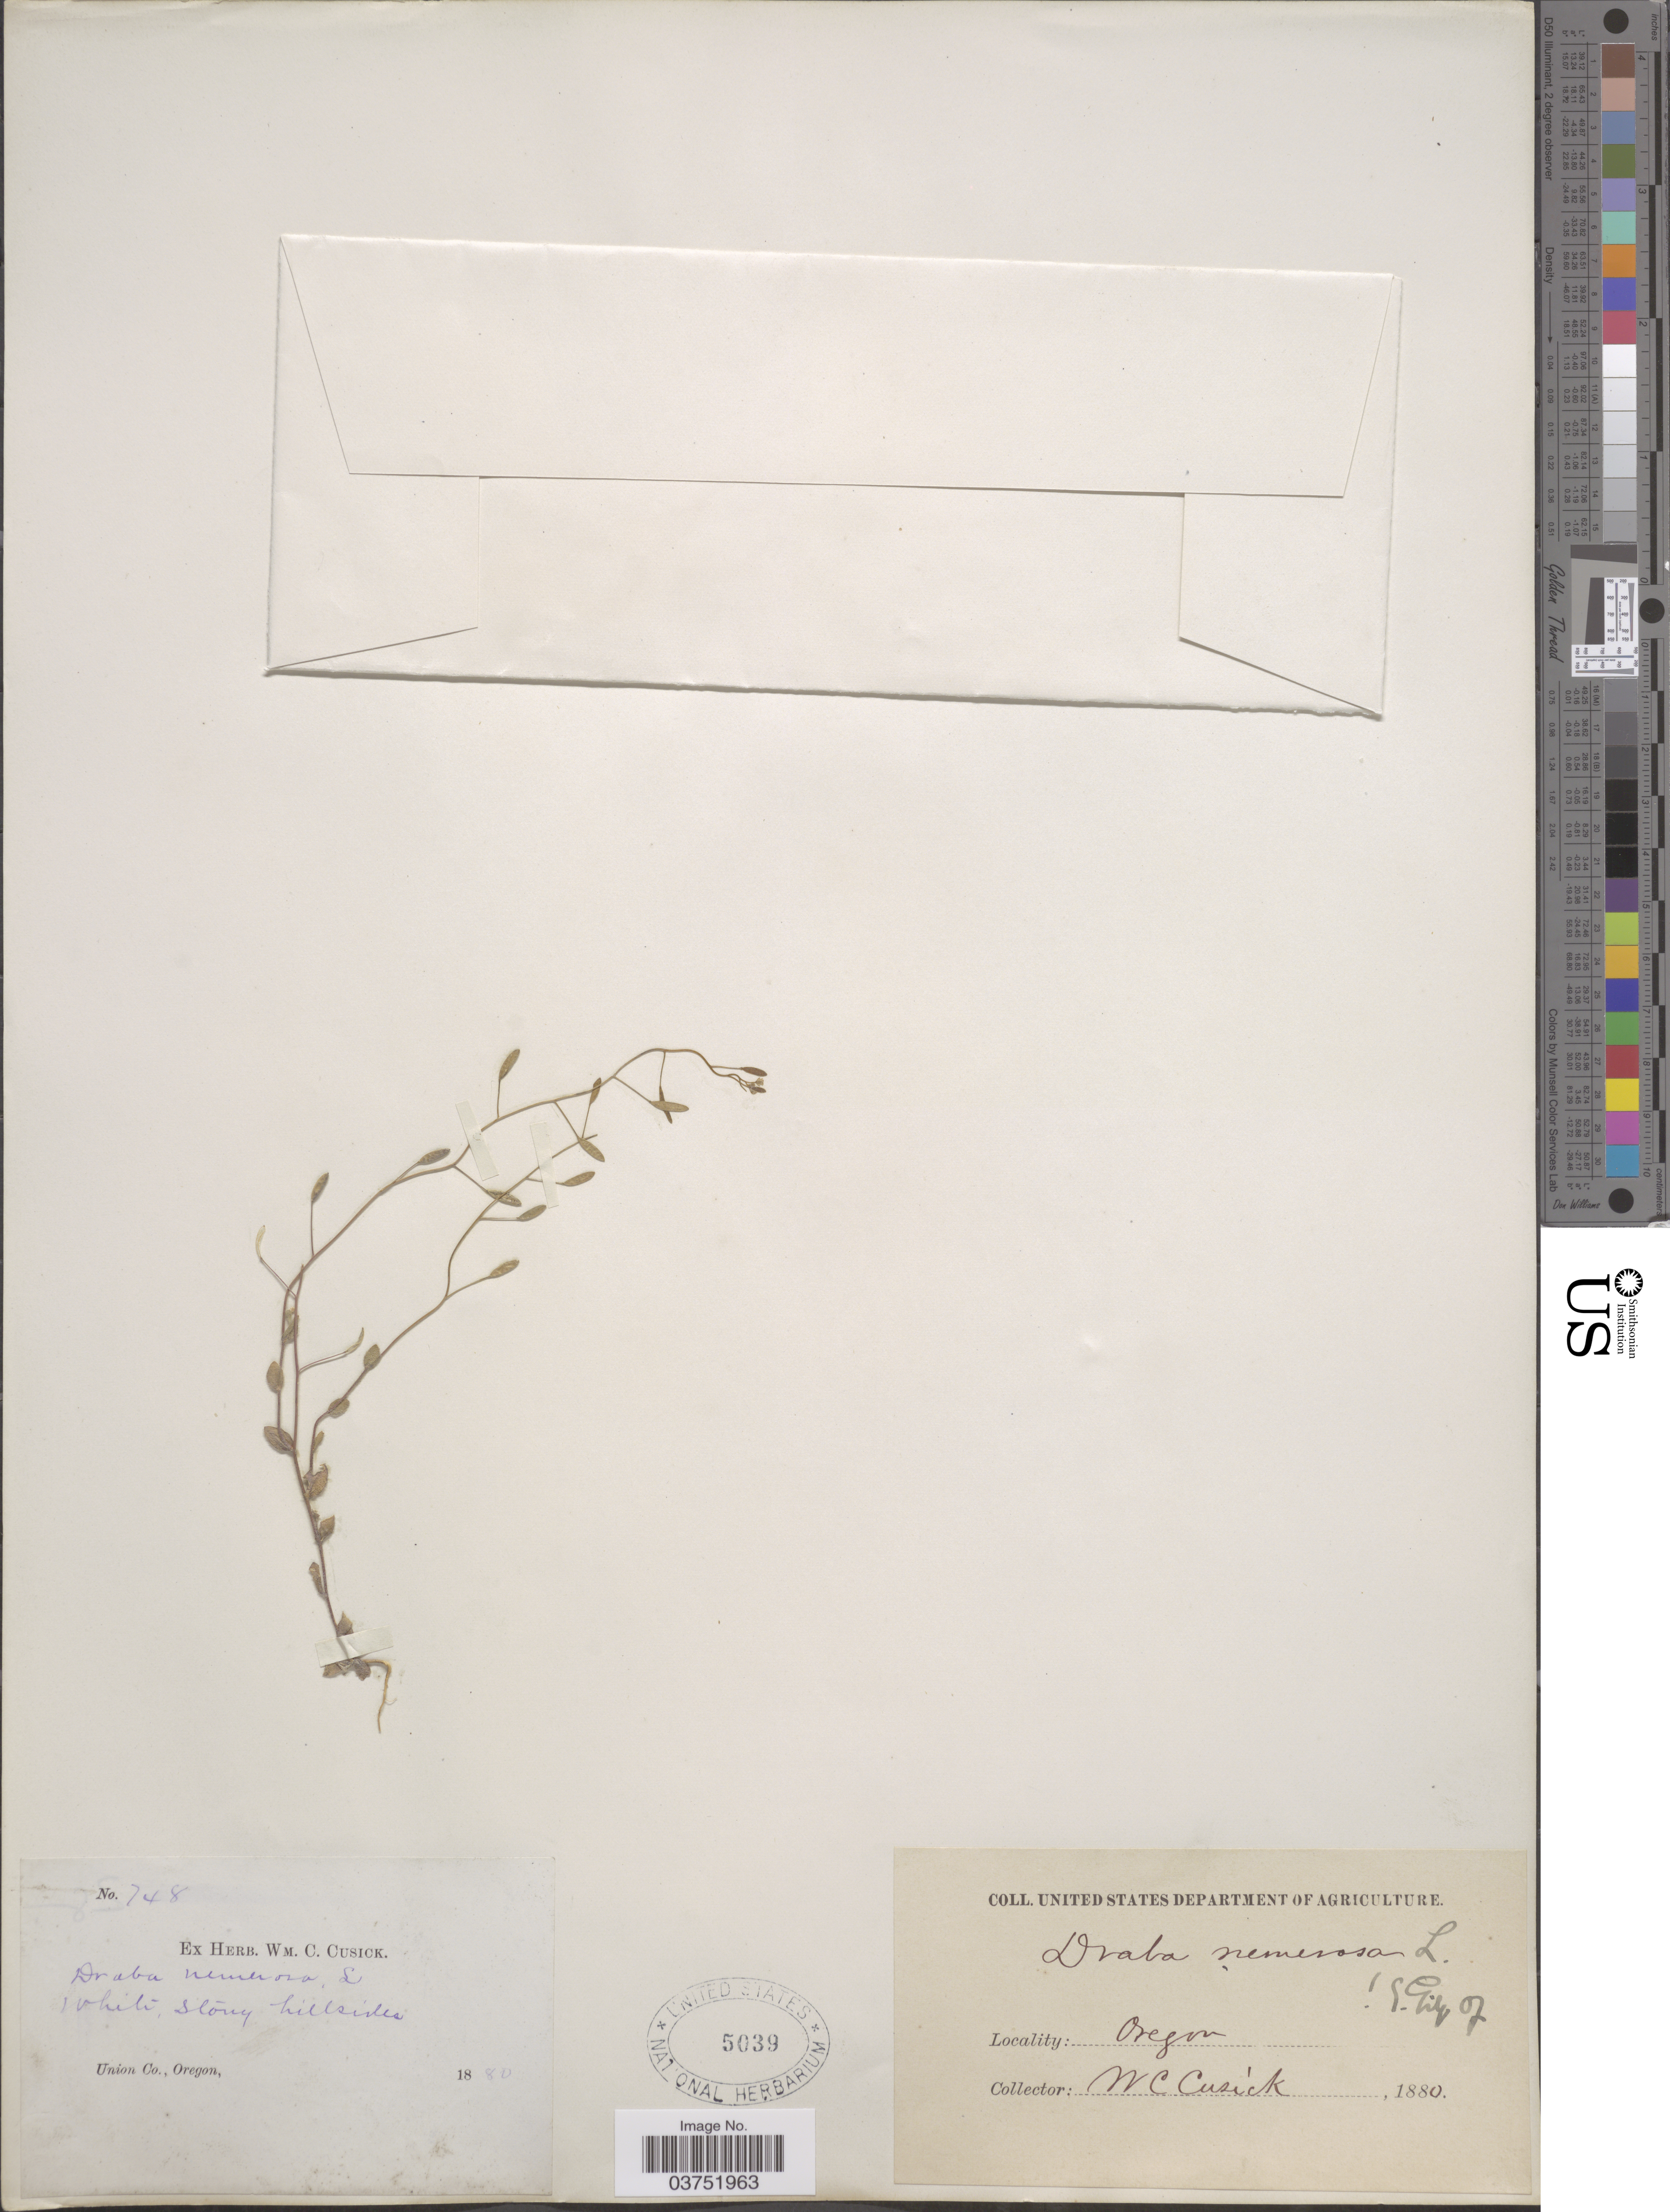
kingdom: Plantae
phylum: Tracheophyta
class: Magnoliopsida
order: Brassicales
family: Brassicaceae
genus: Draba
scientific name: Draba nemorosa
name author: L.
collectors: W. C. Cusick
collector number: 748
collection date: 1880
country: United States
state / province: Oregon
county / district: Union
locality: White stony hillside. Union Co.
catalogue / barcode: US 5039